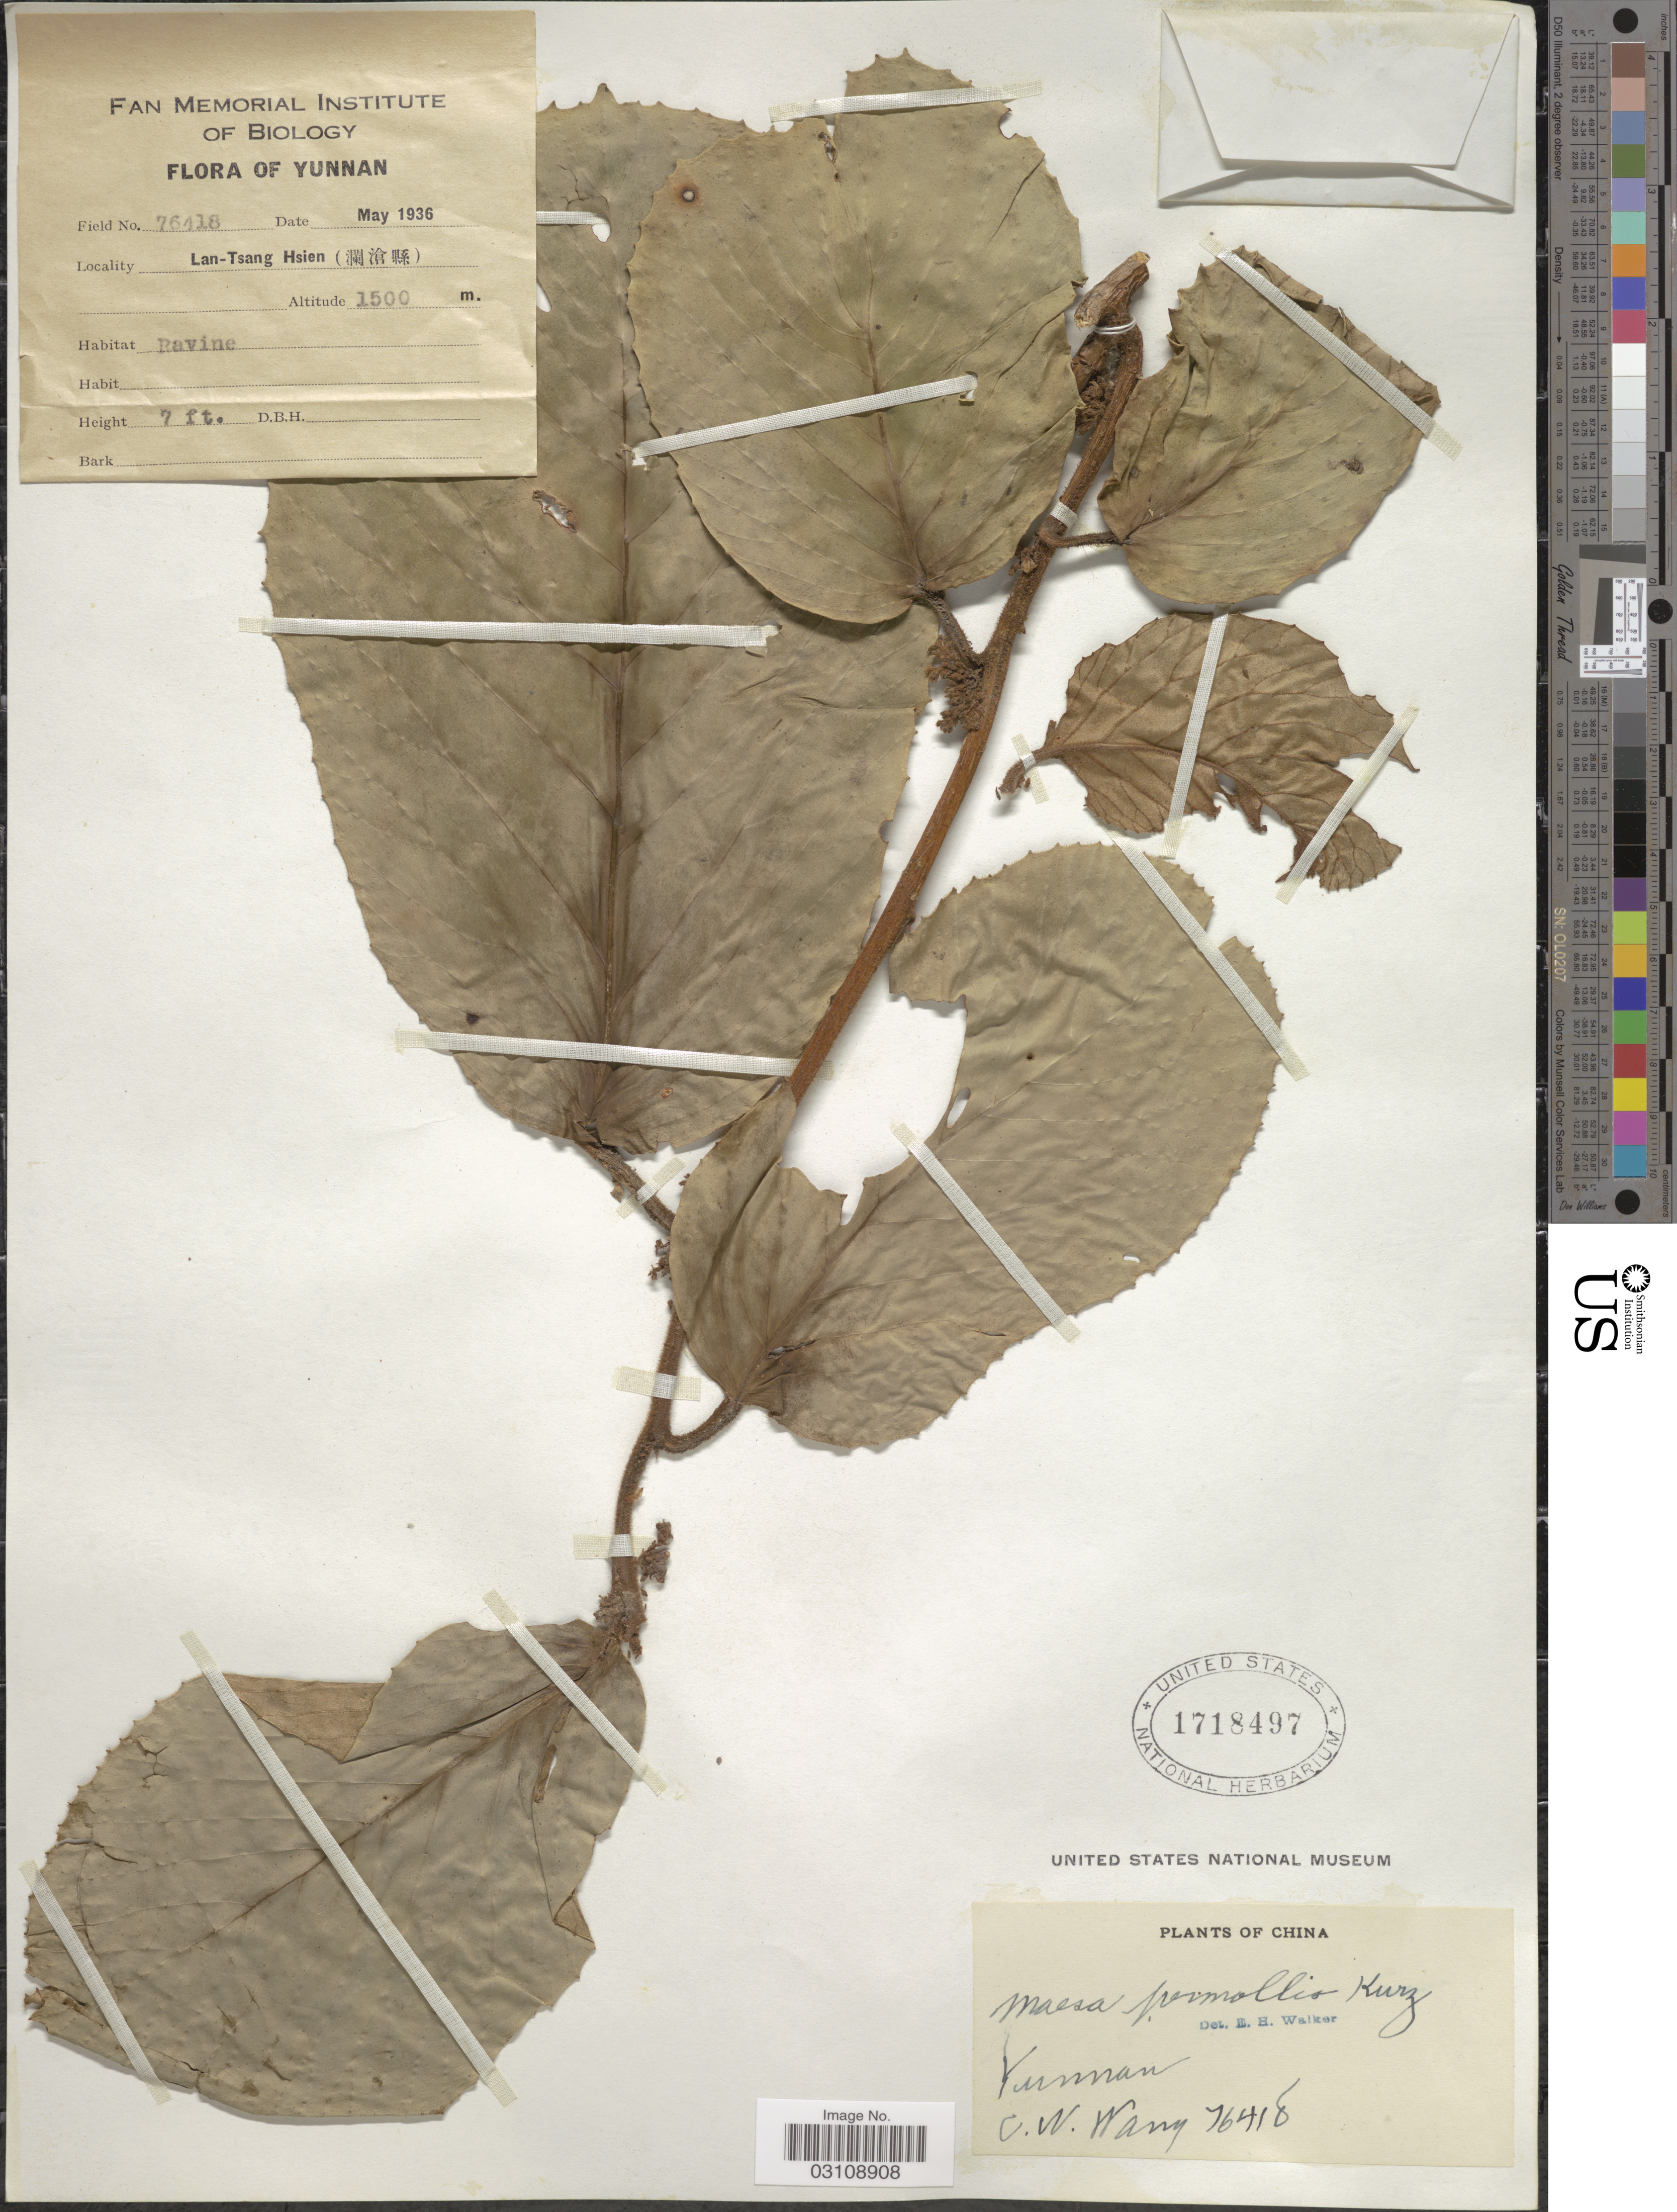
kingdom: Plantae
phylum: Tracheophyta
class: Magnoliopsida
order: Ericales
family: Primulaceae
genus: Maesa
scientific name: Maesa sp.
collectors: C. W. Wang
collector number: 76418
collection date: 1936-05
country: China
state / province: Yunnan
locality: Lan-Tsang Hsien.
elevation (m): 1500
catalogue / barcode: US 1718497